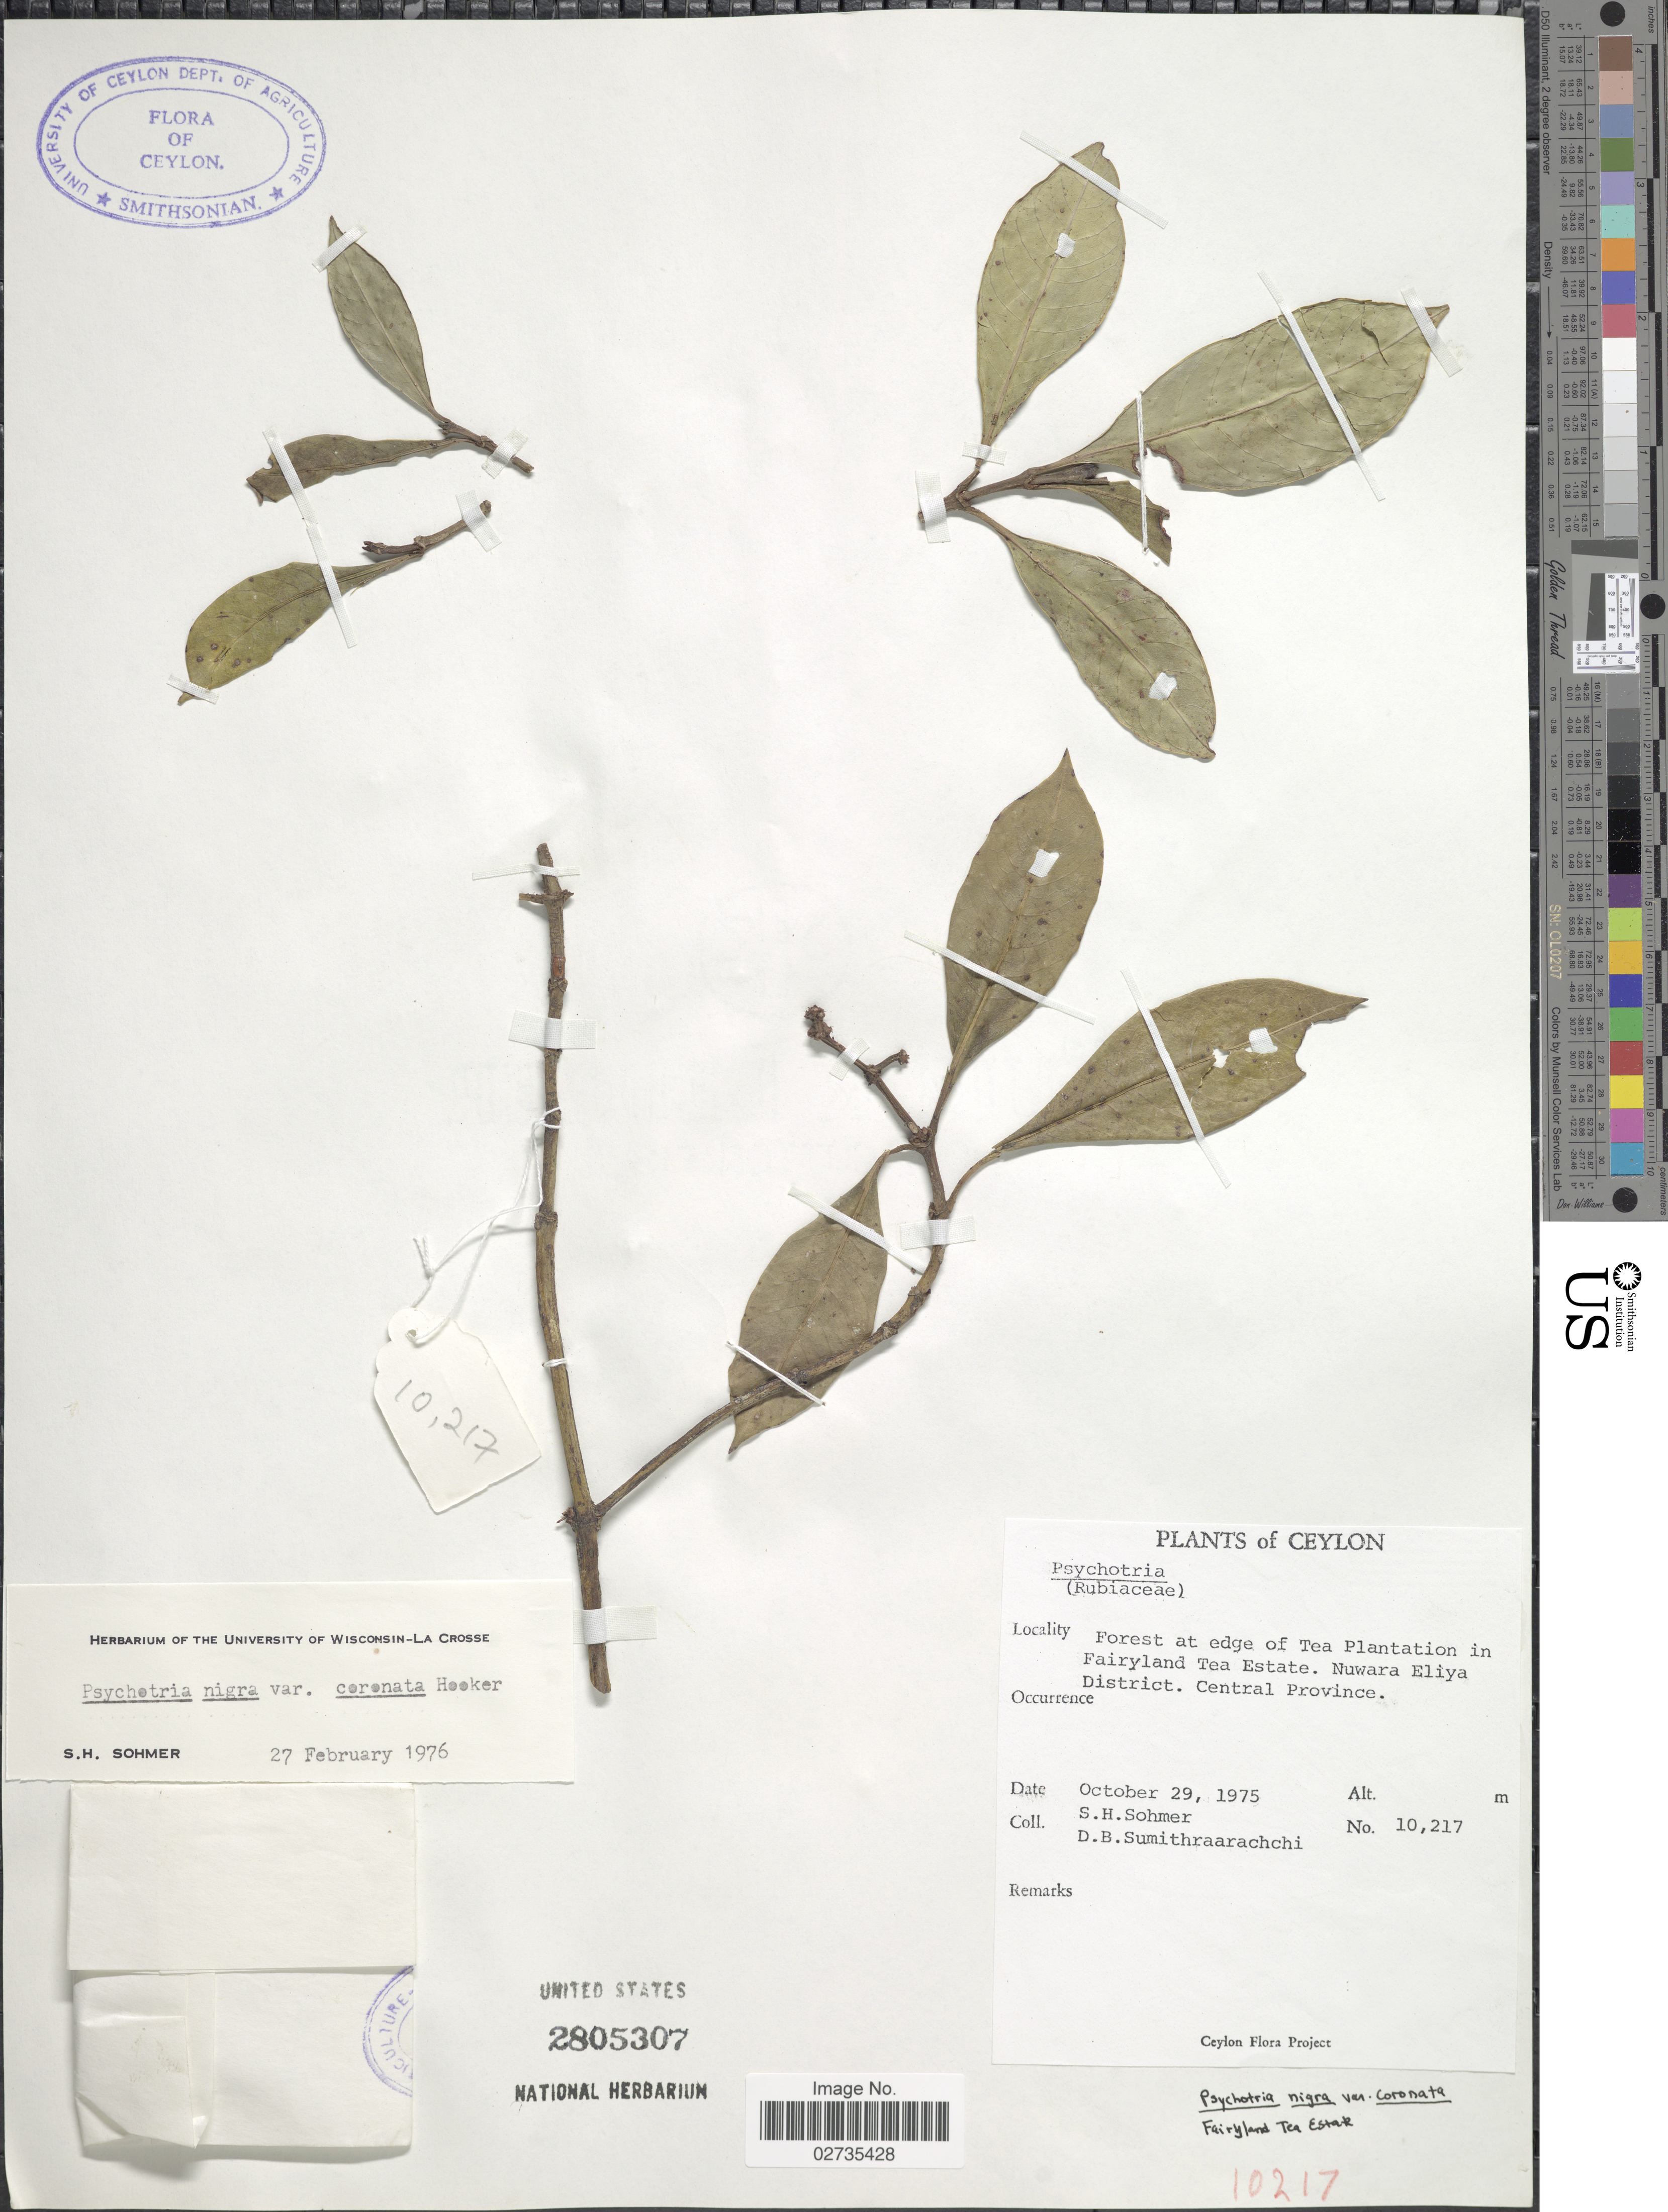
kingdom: Plantae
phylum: Tracheophyta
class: Magnoliopsida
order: Gentianales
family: Rubiaceae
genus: Psychotria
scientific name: Psychotria nigra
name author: (Gaertn.) Alston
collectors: S. H. Sohmer & D. B. Sumithraarachchi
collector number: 10217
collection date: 1975-10-29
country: Sri Lanka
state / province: Central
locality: Ceylon. At edge of Tea Plantation in Fairyland Tea Estate. Nuwara Eliya District.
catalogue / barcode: US 2805307